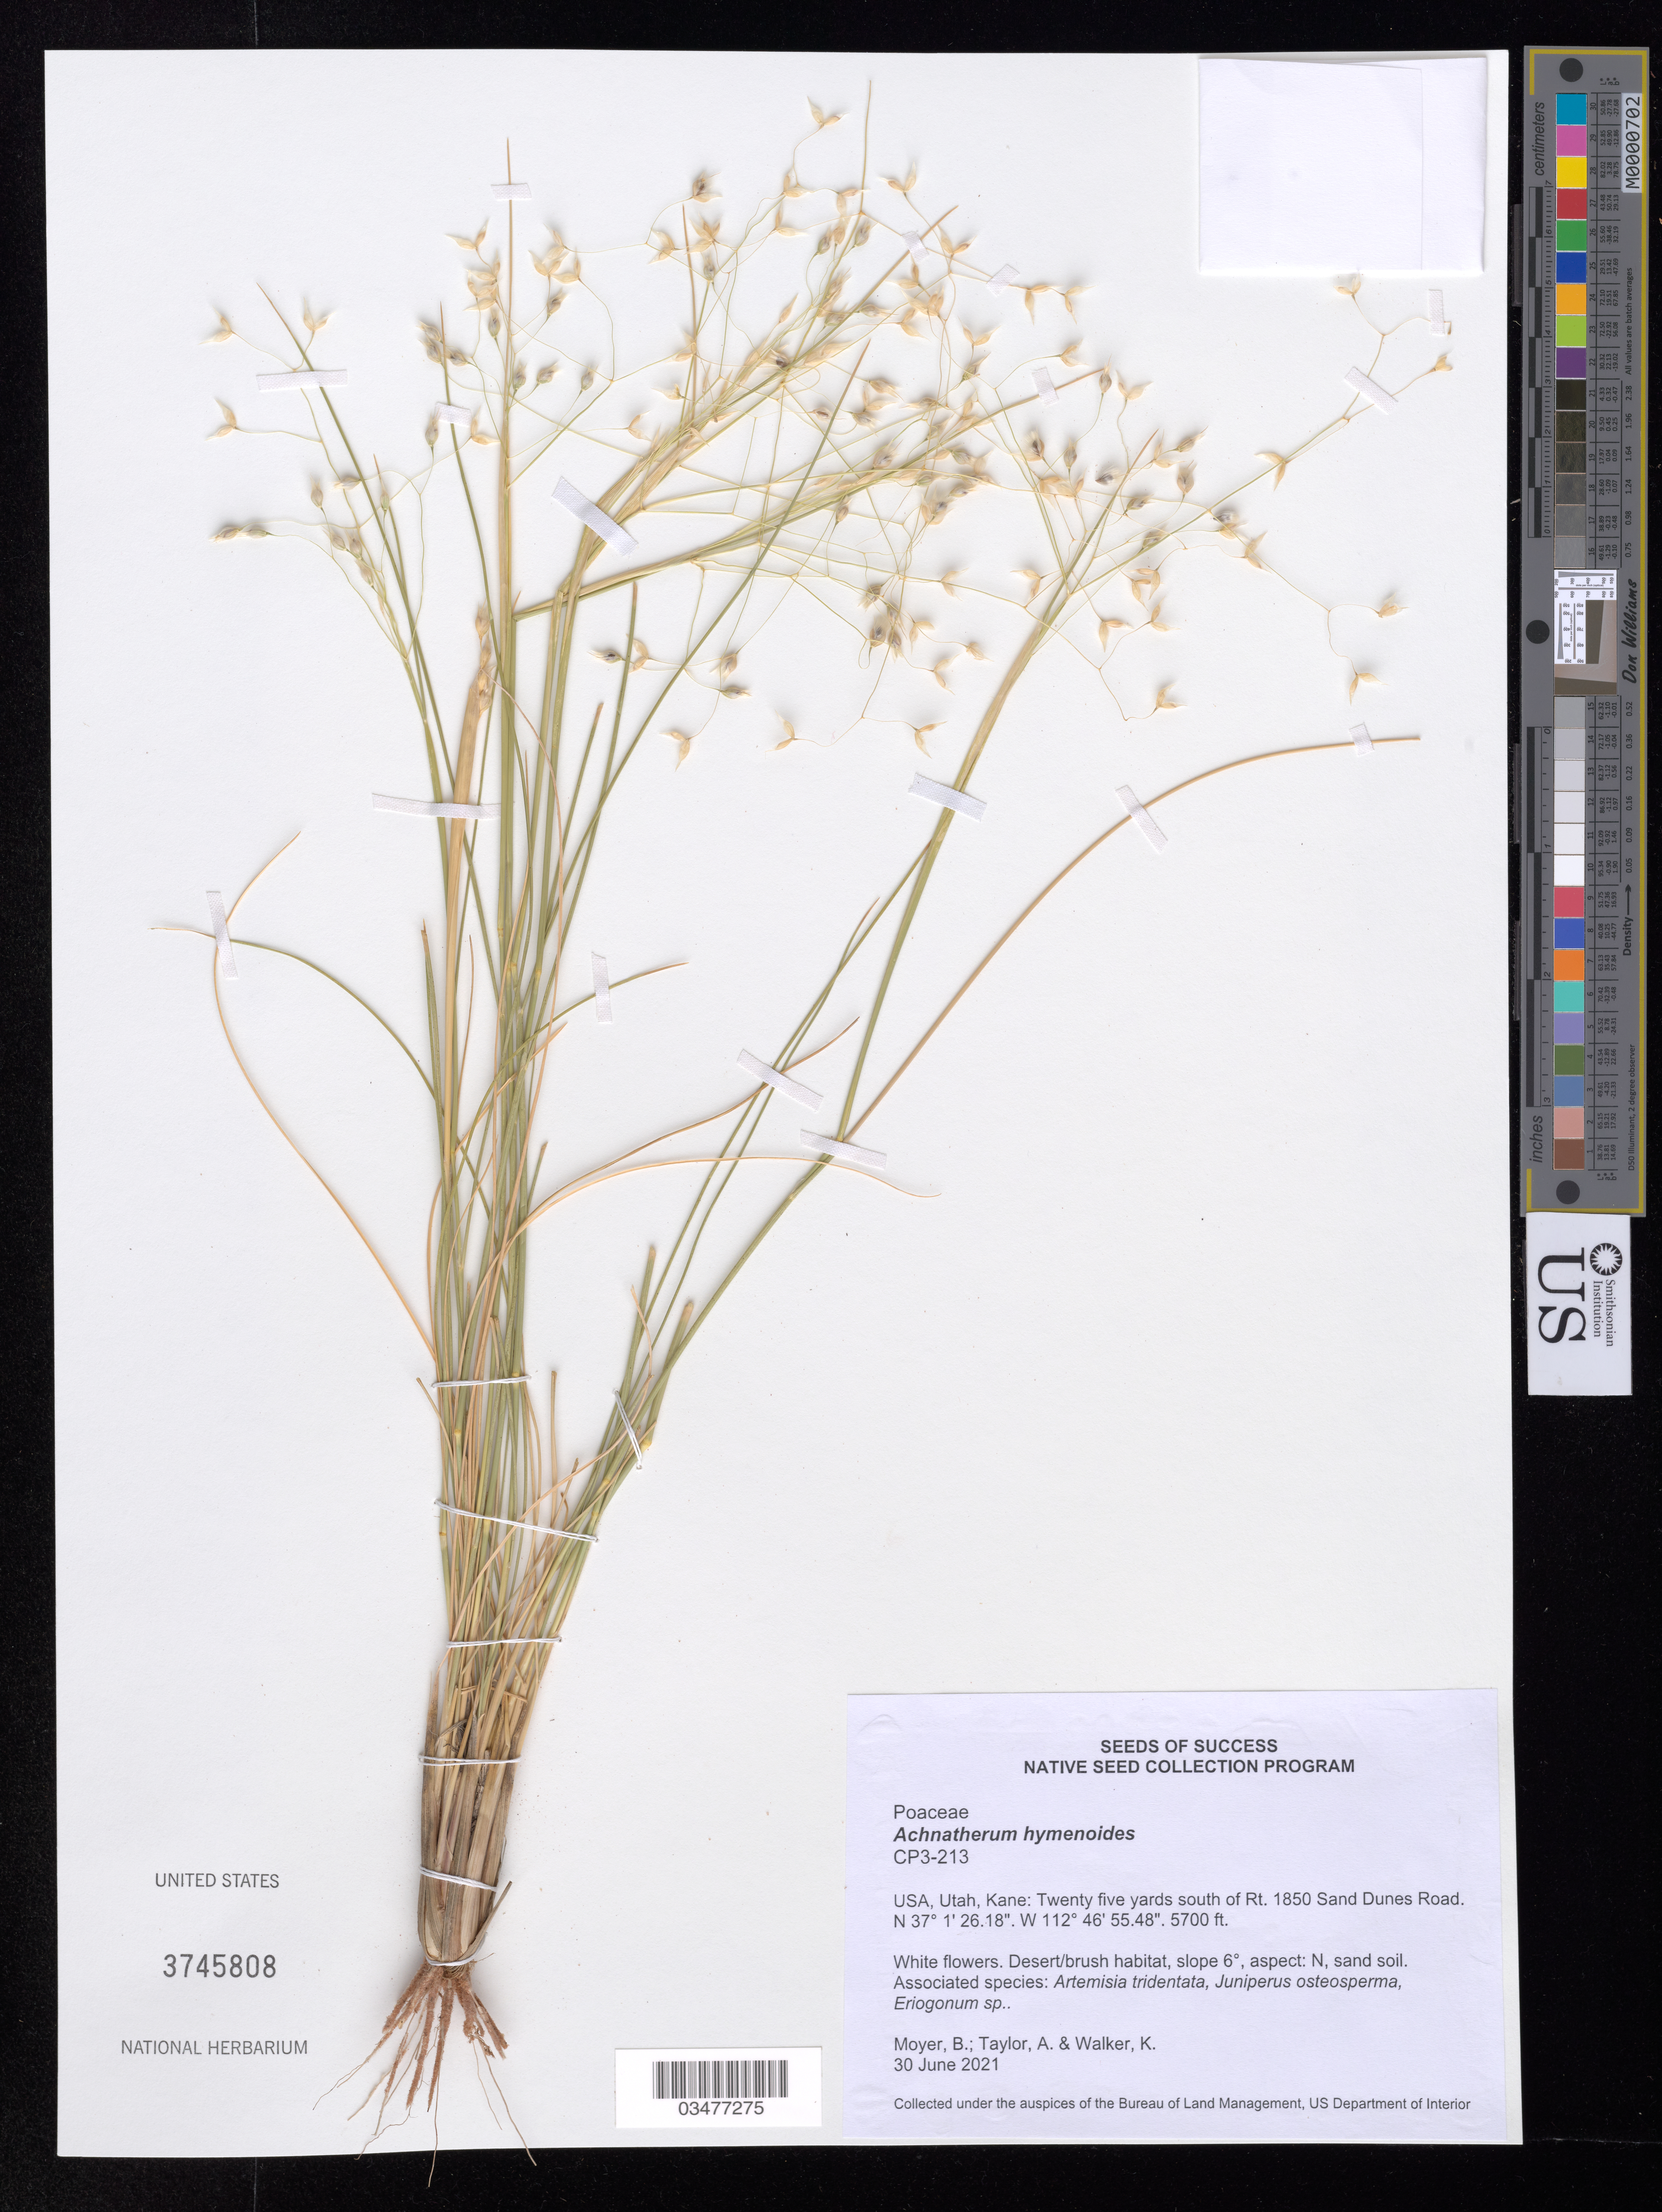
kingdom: Plantae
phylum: Tracheophyta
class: Liliopsida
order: Poales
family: Poaceae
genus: Achnatherum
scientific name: Achnatherum hymenoides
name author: (Roem. & Schult.) Barkworth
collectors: B. Moyer, A. Taylor & K. Walker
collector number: CP3-213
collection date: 2021-06-30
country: United States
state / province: Utah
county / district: Kane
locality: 25 yards S of Rt. 1850 Sand Dune Road.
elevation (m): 1737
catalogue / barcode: US 3745808